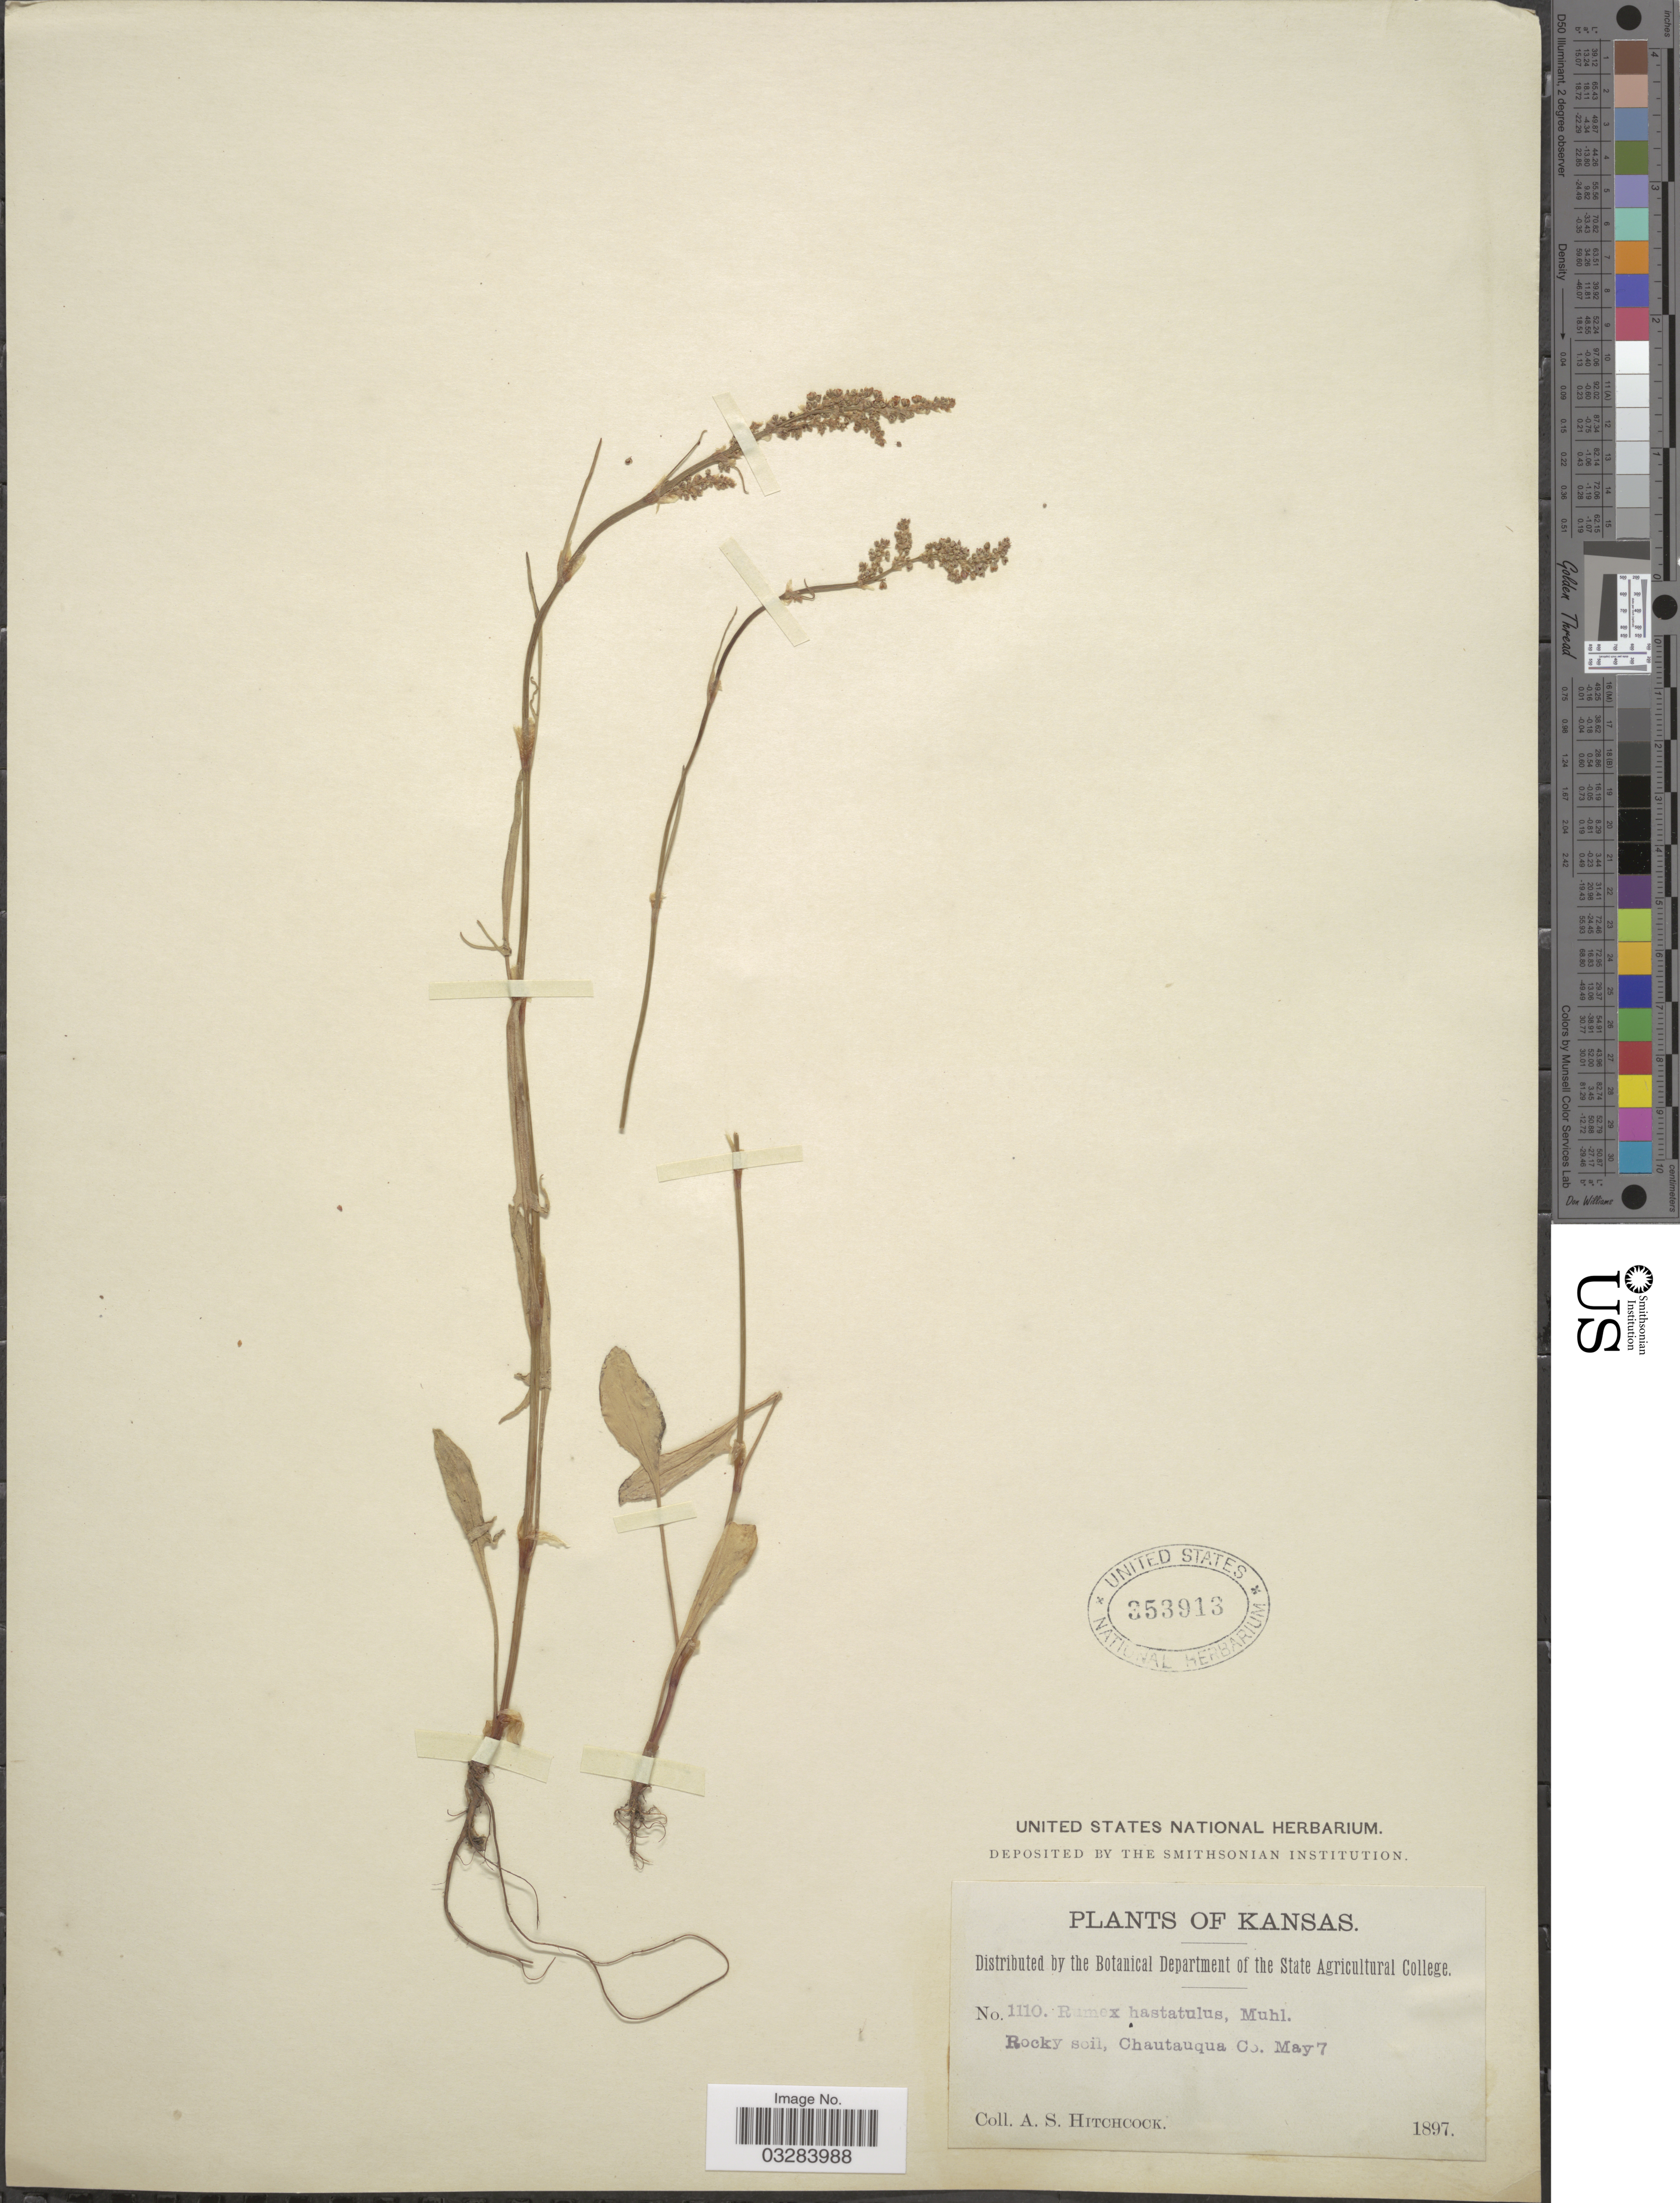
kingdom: Plantae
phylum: Tracheophyta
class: Magnoliopsida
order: Caryophyllales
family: Polygonaceae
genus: Rumex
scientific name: Rumex hastatulus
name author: Baldwin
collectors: A. S. Hitchcock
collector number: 1110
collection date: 1897-05-07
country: United States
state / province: Kansas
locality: Chautauqua Co.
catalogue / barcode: US 353913